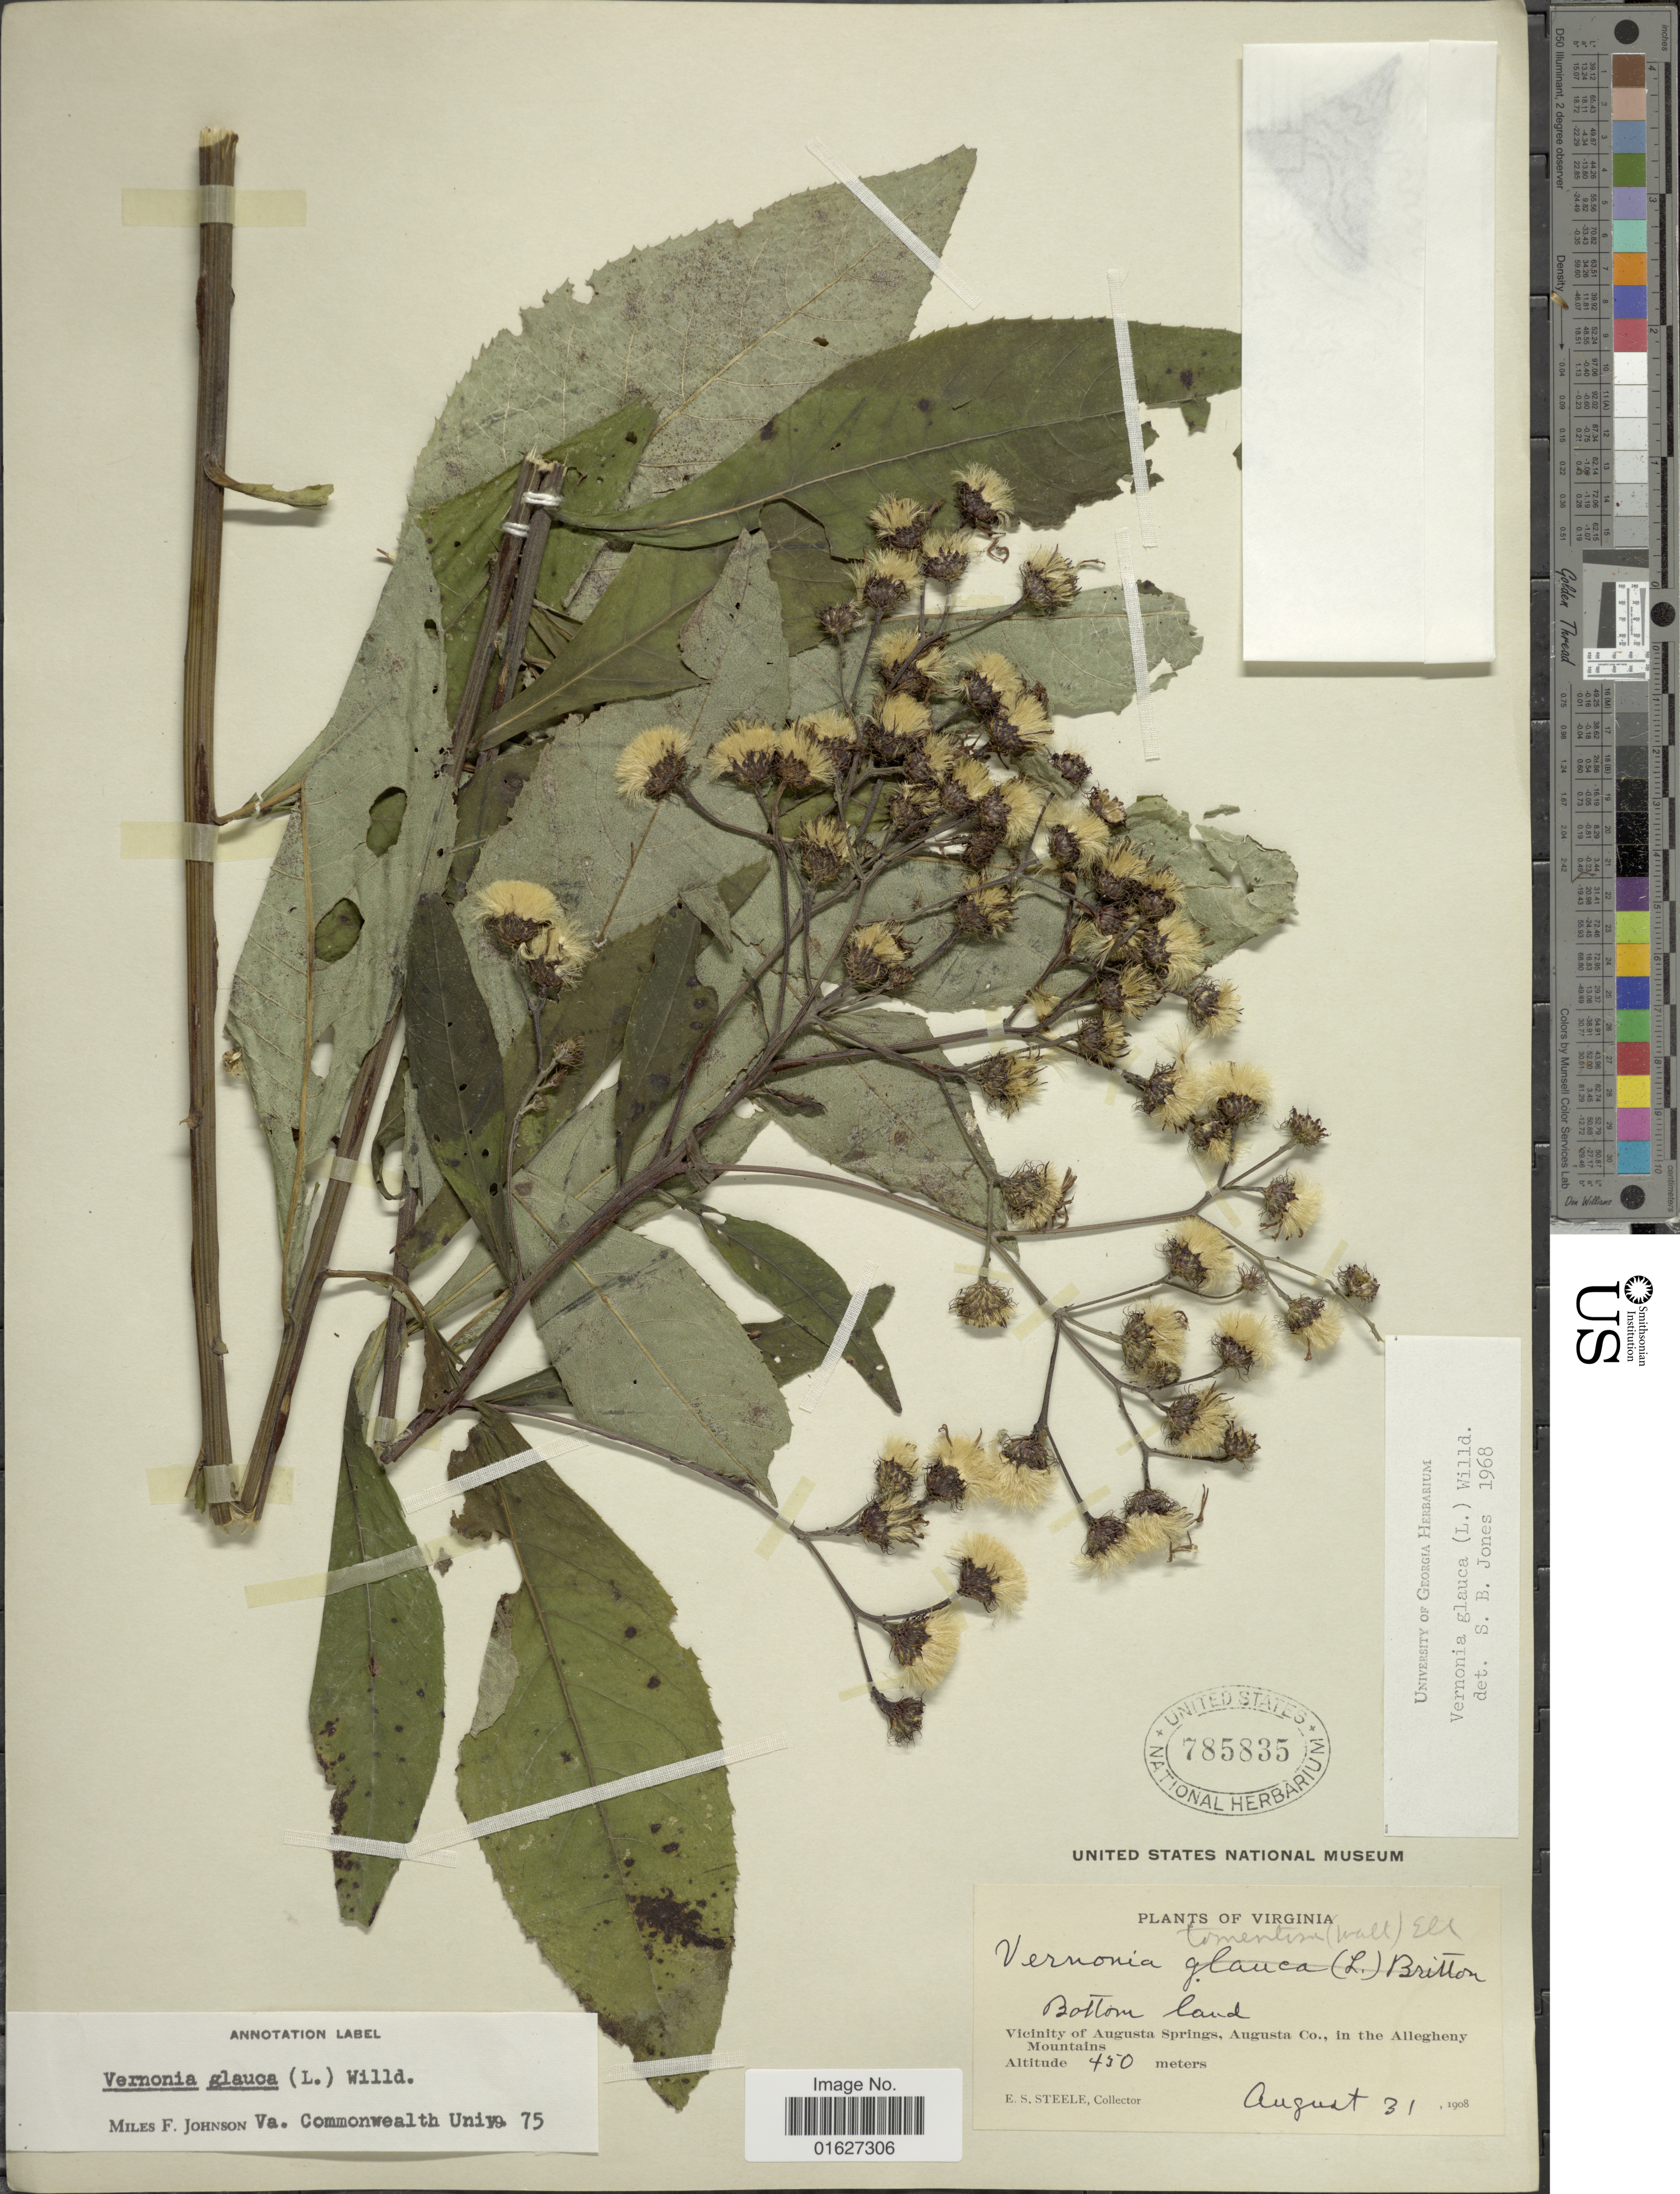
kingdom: Plantae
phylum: Tracheophyta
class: Magnoliopsida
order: Asterales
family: Asteraceae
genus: Vernonia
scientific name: Vernonia glauca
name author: (L.) Willd.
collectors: E. Steele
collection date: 1908-08-31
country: United States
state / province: Virginia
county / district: Augusta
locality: Bottom land. Vicinity of Augusta Springs, Augusta Co., in the Allegheny Mountains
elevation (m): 450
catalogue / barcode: US 785835